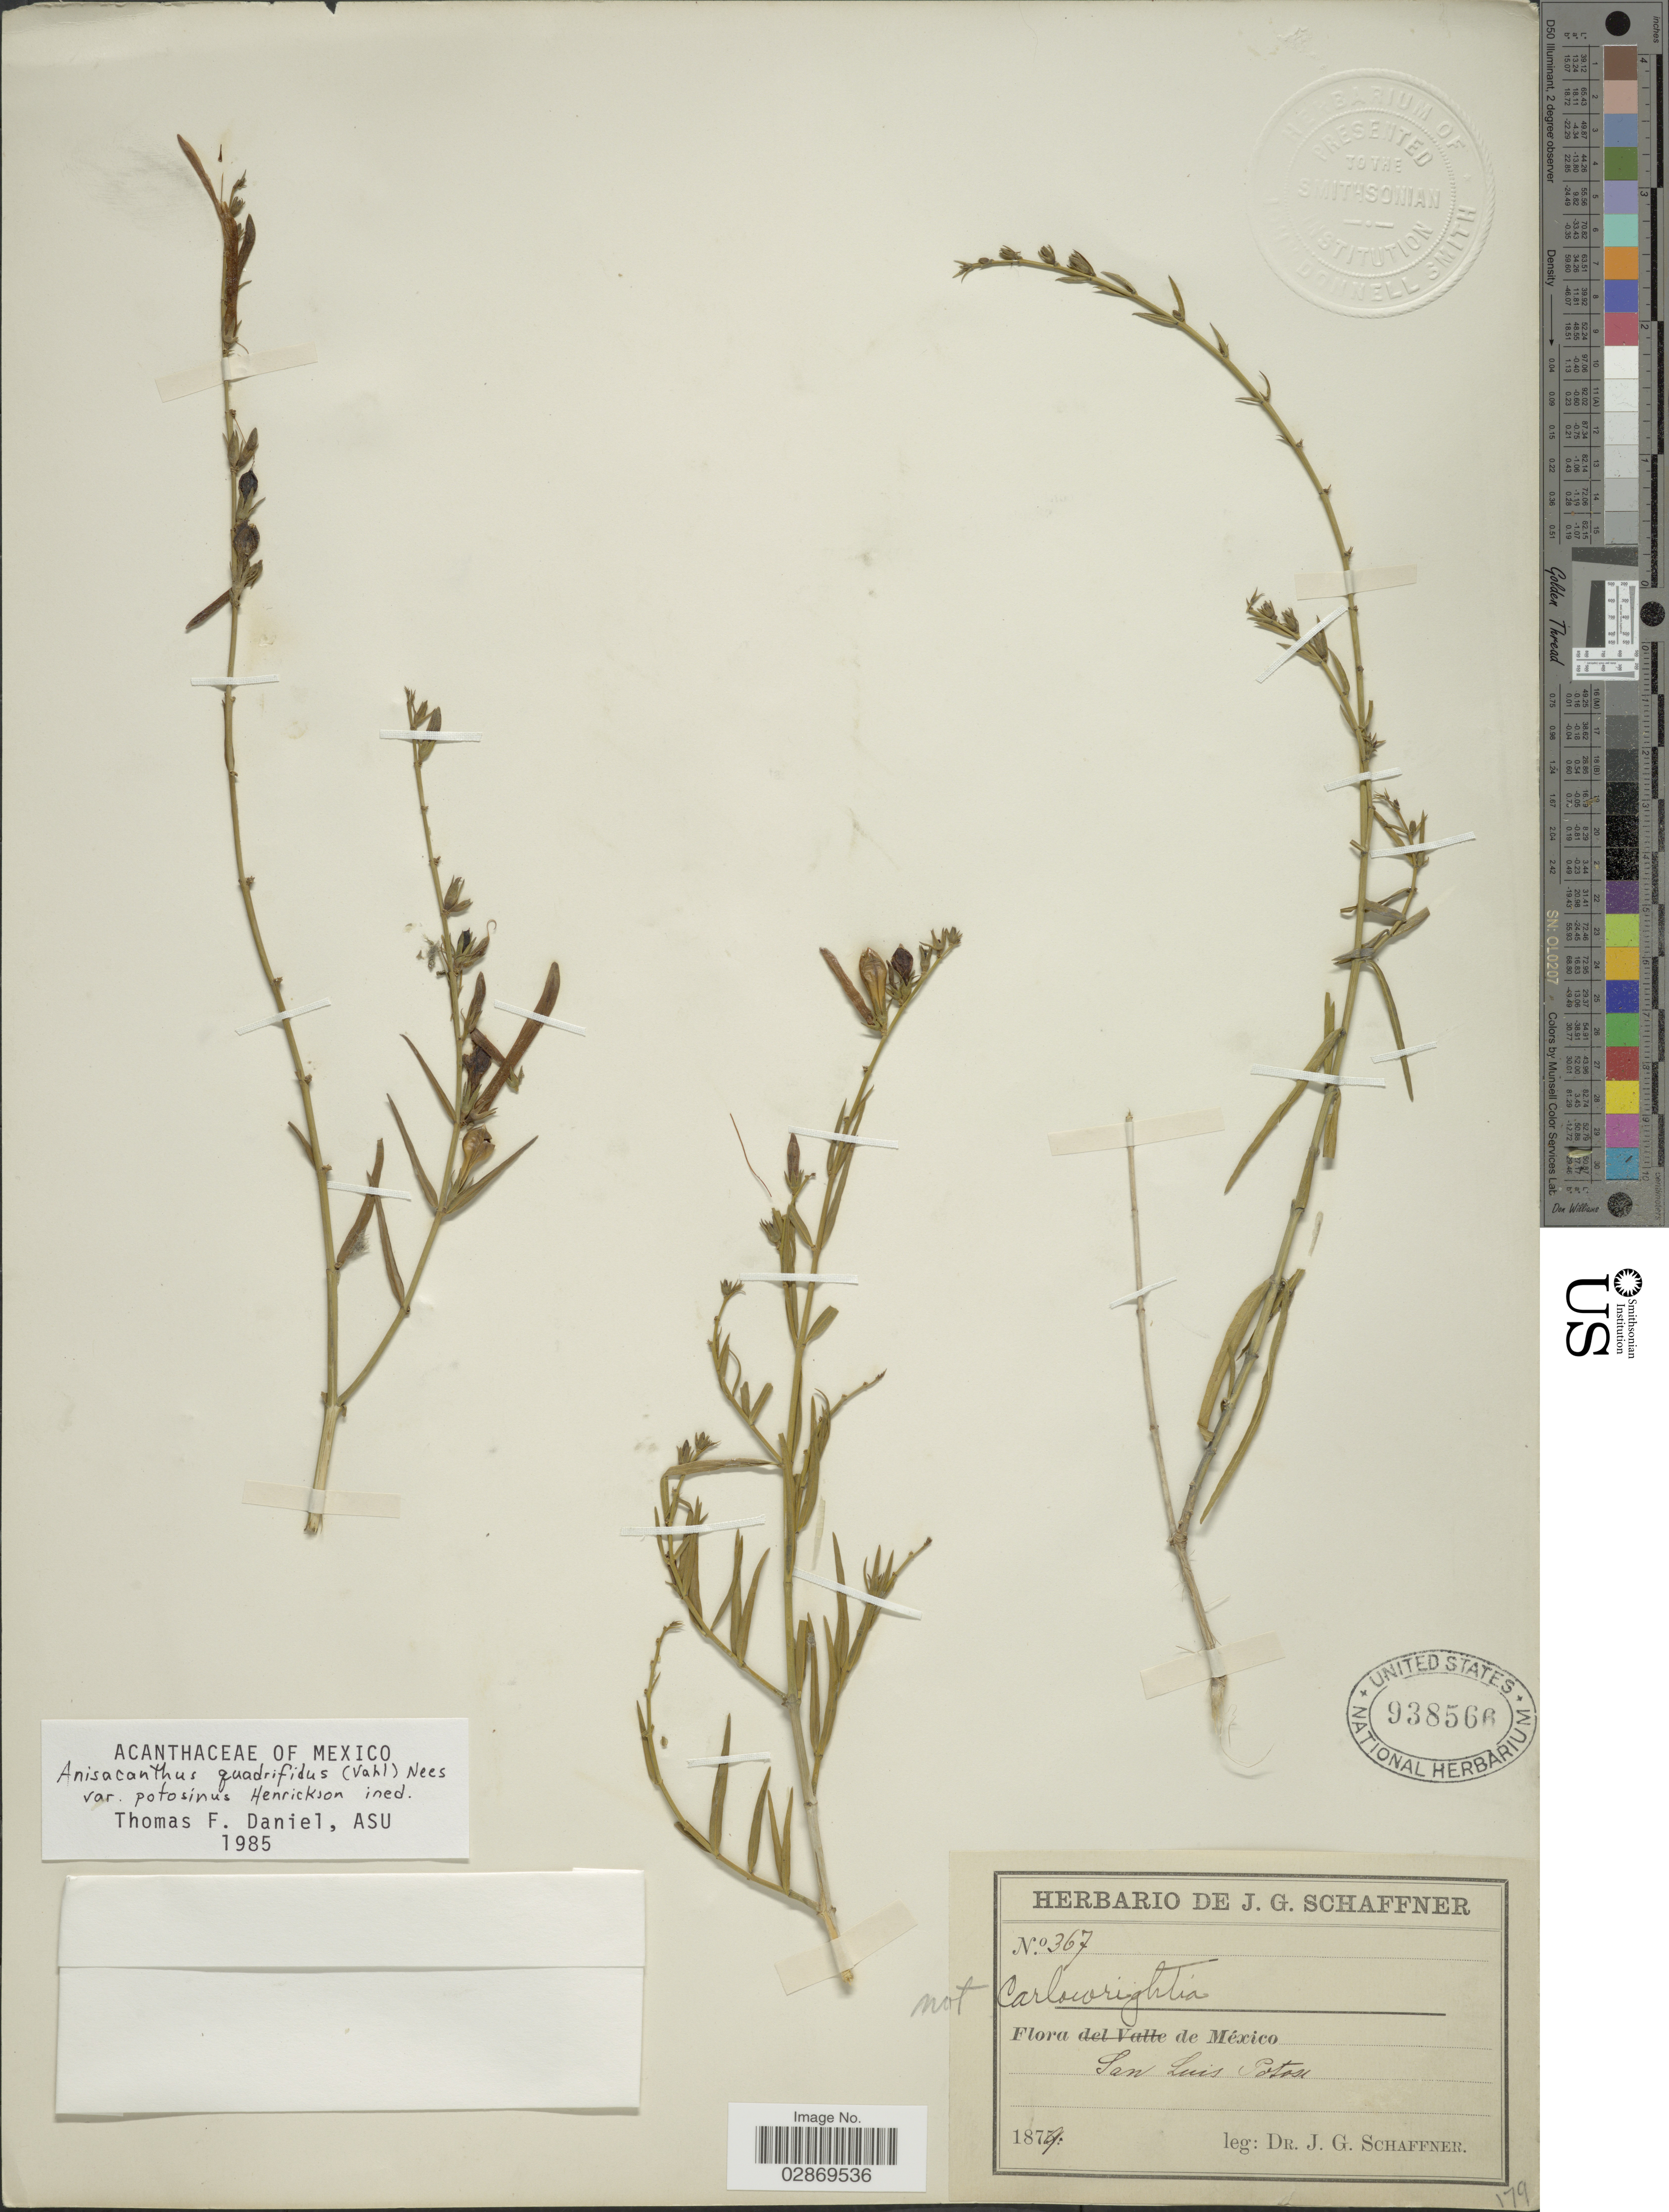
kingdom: Plantae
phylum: Tracheophyta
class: Magnoliopsida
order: Lamiales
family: Acanthaceae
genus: Anisacanthus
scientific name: Anisacanthus quadrifidus var. potosinus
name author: Henrickson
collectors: J. G. Schaffner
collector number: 367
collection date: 1879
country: Mexico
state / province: San Luis Potosí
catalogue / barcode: US 938566